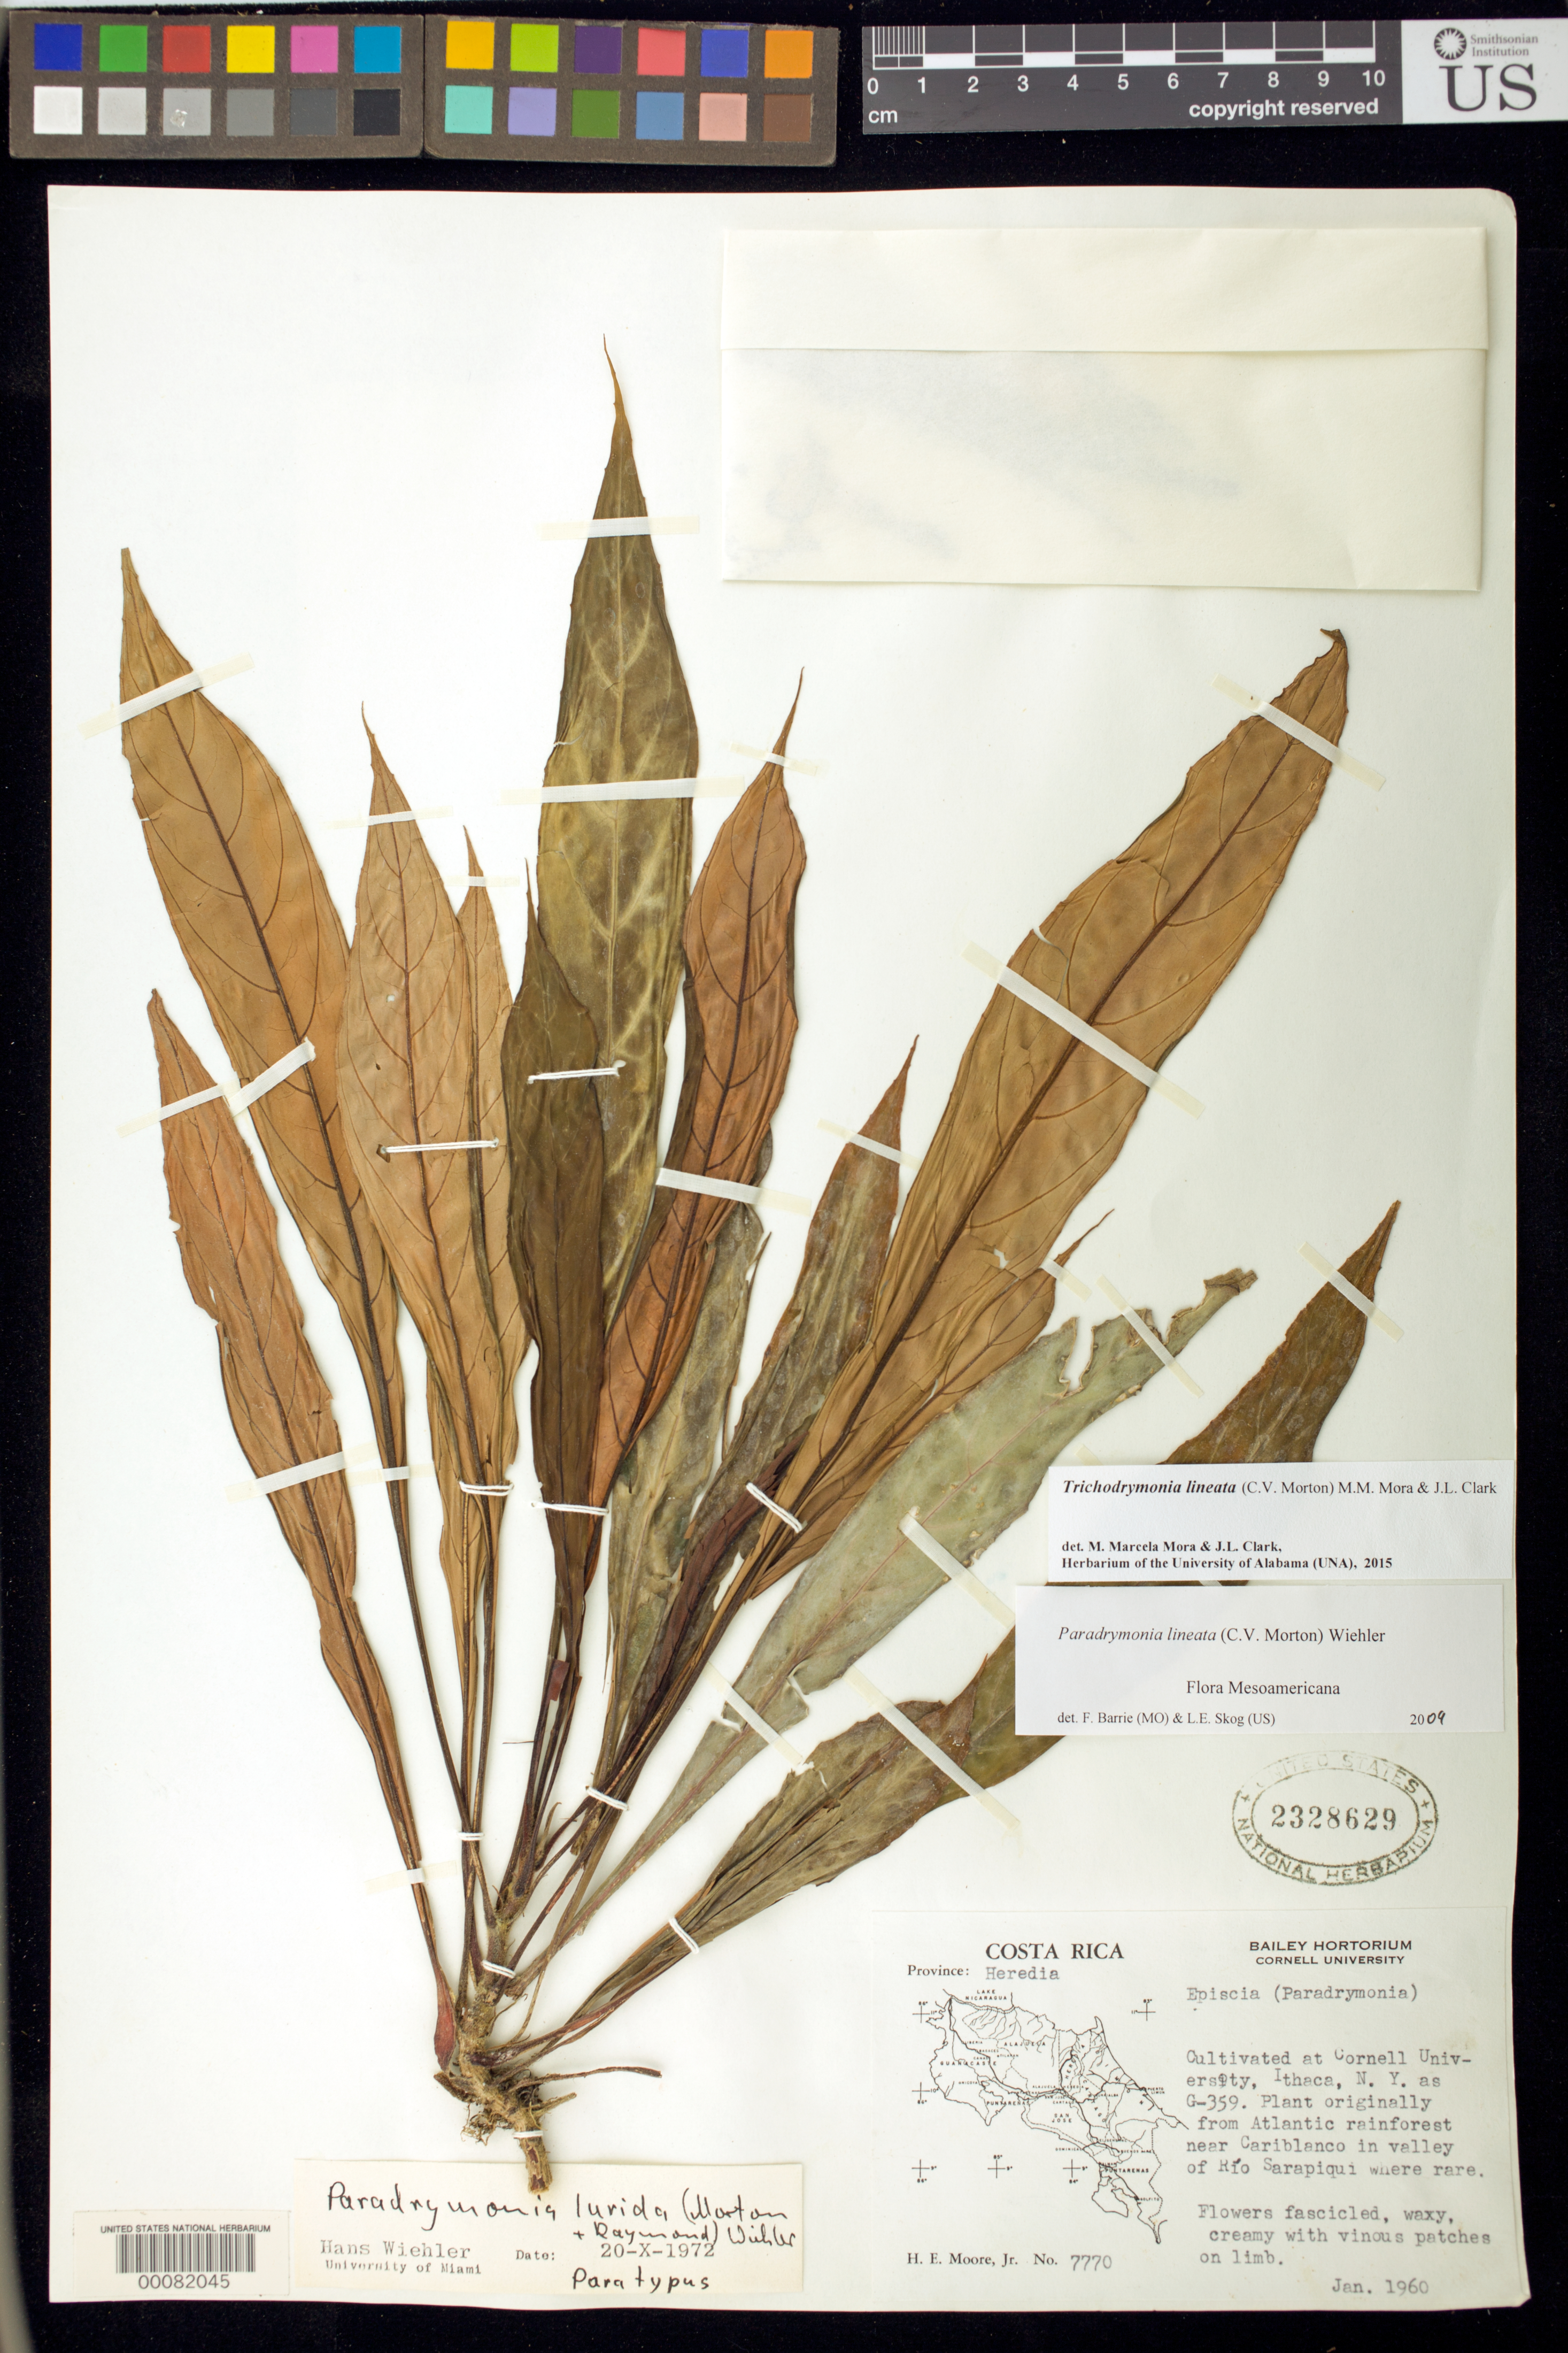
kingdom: Plantae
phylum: Tracheophyta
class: Magnoliopsida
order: Lamiales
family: Gesneriaceae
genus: Trichodrymonia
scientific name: Trichodrymonia lineata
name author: (C.V. Morton) M.M. Mora & J.L. Clark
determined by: Mora, M. M.; Clark, J. L.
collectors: H. E. Moore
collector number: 7770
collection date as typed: Jan 1960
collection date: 1960-01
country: Costa Rica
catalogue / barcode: US 2328629